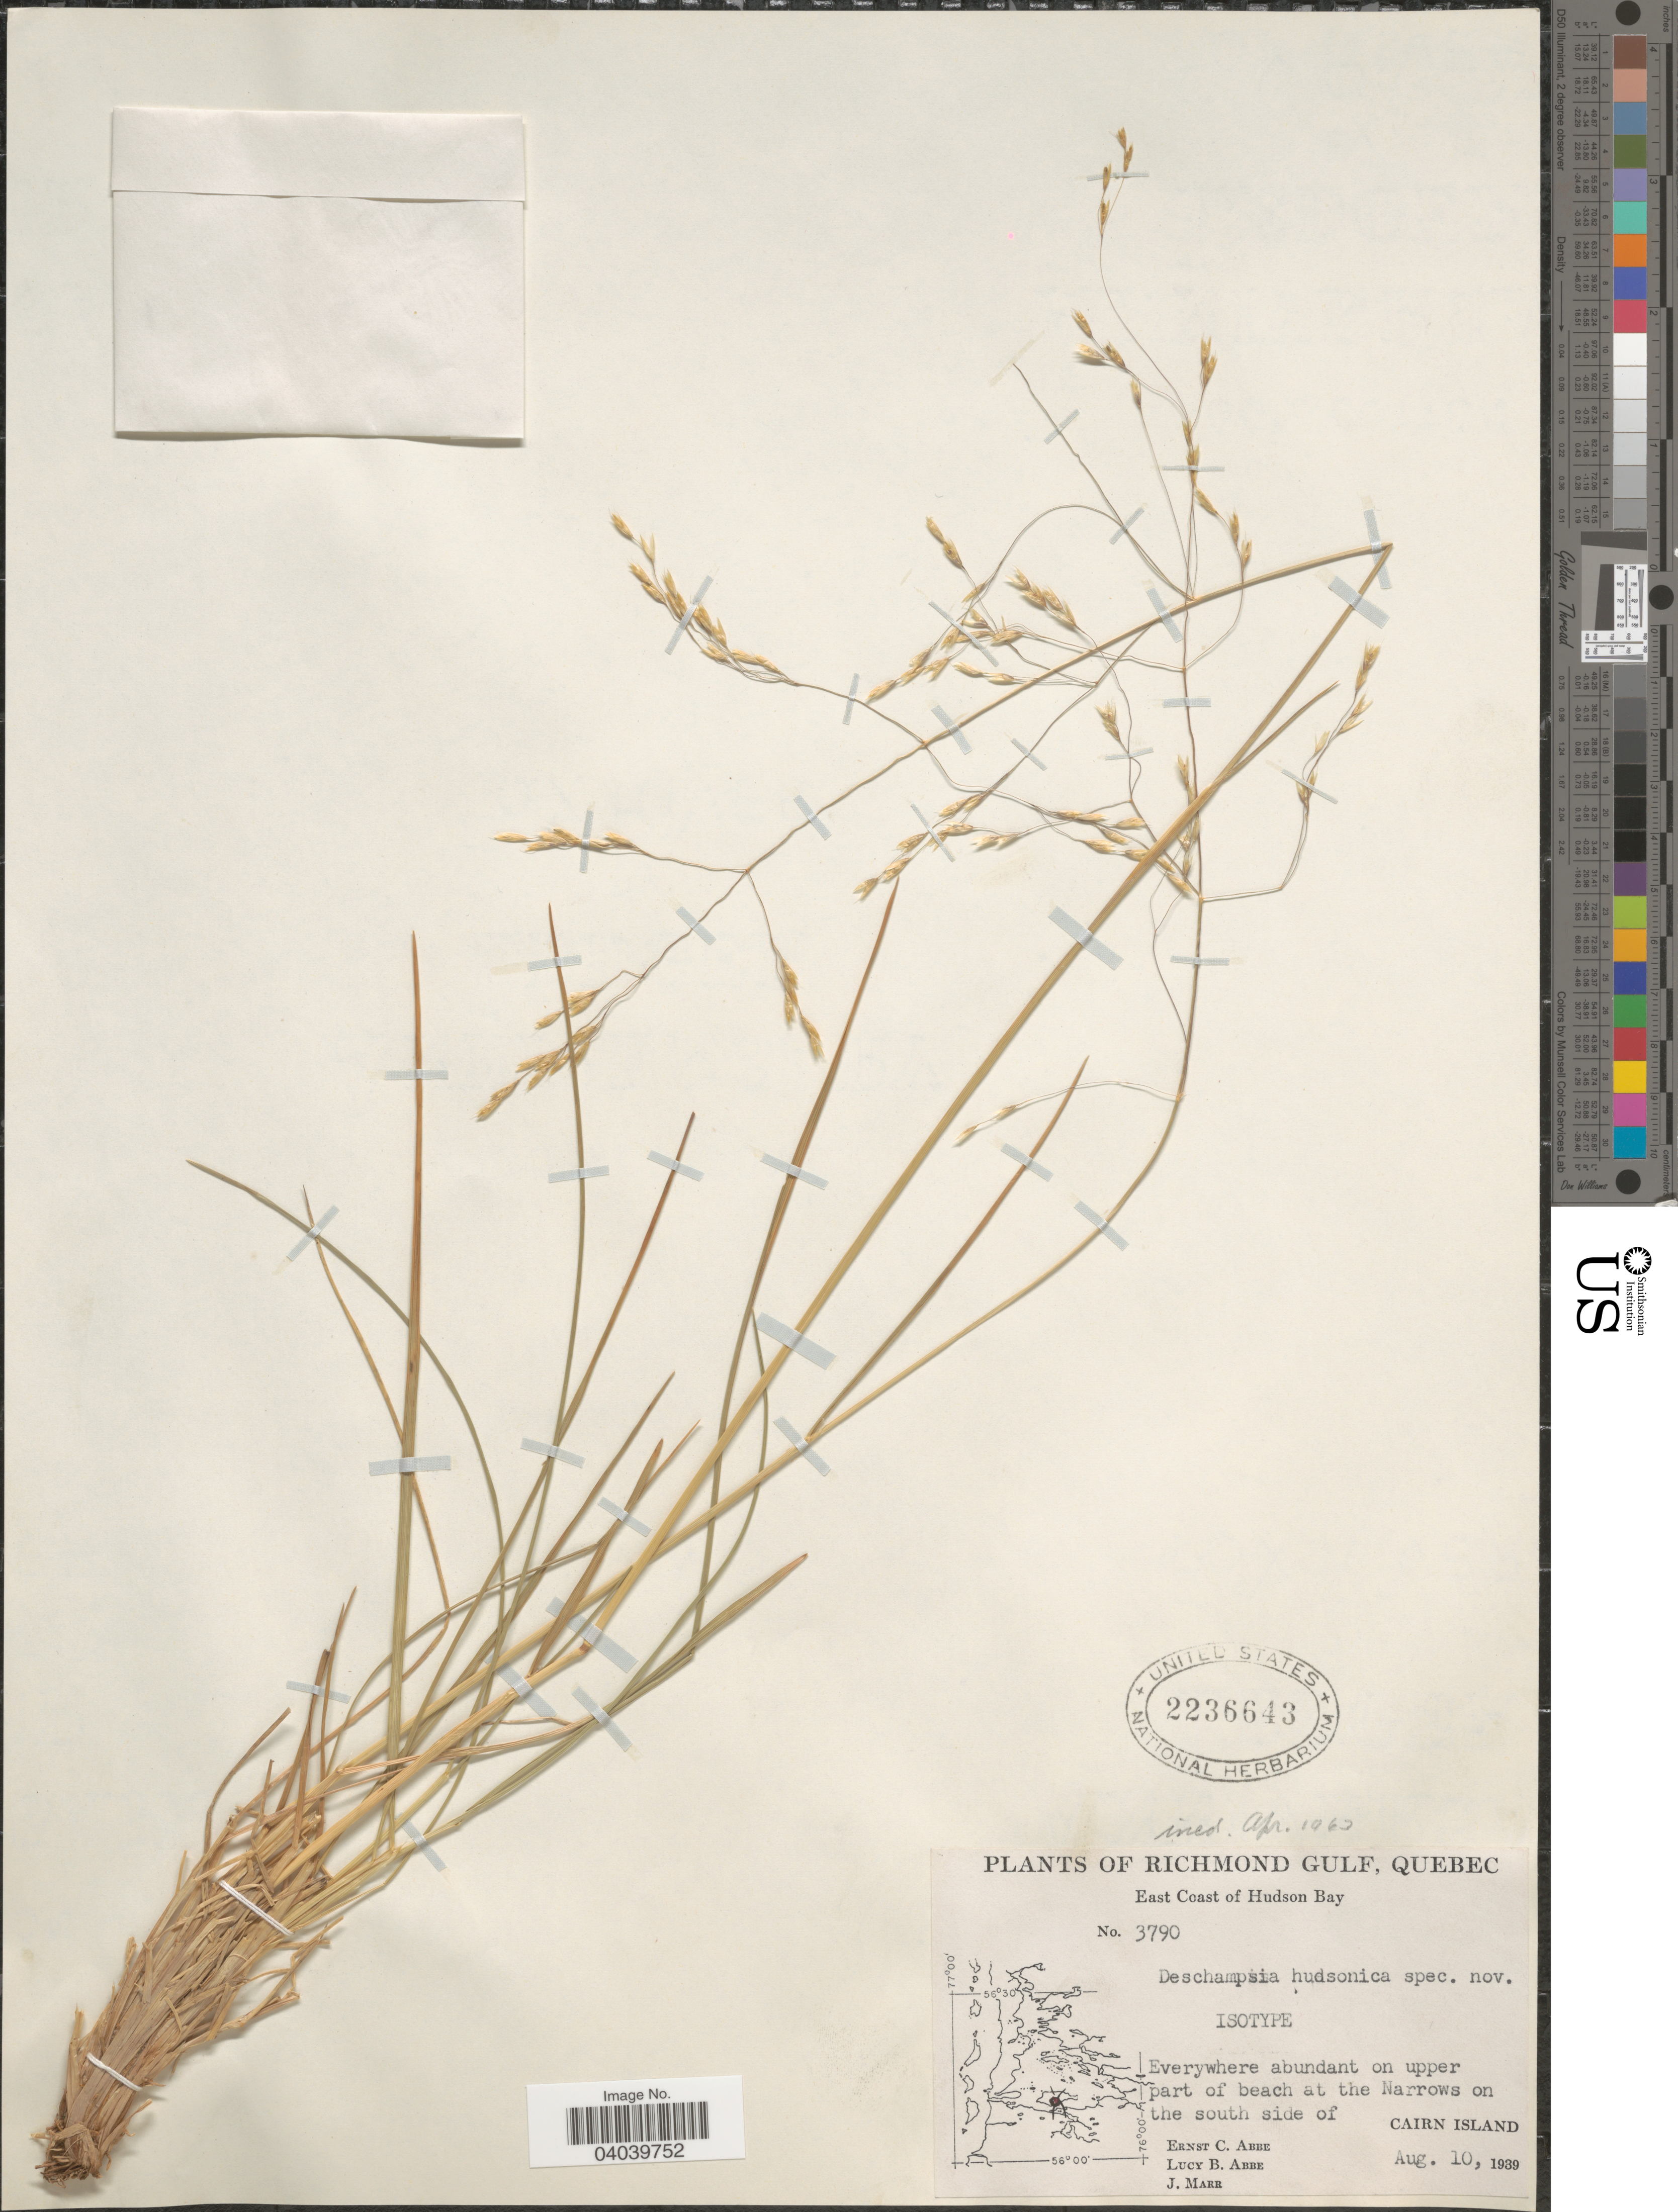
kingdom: Plantae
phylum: Tracheophyta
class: Liliopsida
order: Poales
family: Poaceae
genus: Deschampsia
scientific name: Deschampsia hudsonica ined.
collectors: E. C. Abbe, L. B. Abbe & J. Marr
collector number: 3790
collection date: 1939-08-10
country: Canada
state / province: Quebec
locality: Richmond Gulf. East Coast of Hudson Bay. On upper part of beach at the Narrows on the south side of Cairn Island.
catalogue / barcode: US 2236643